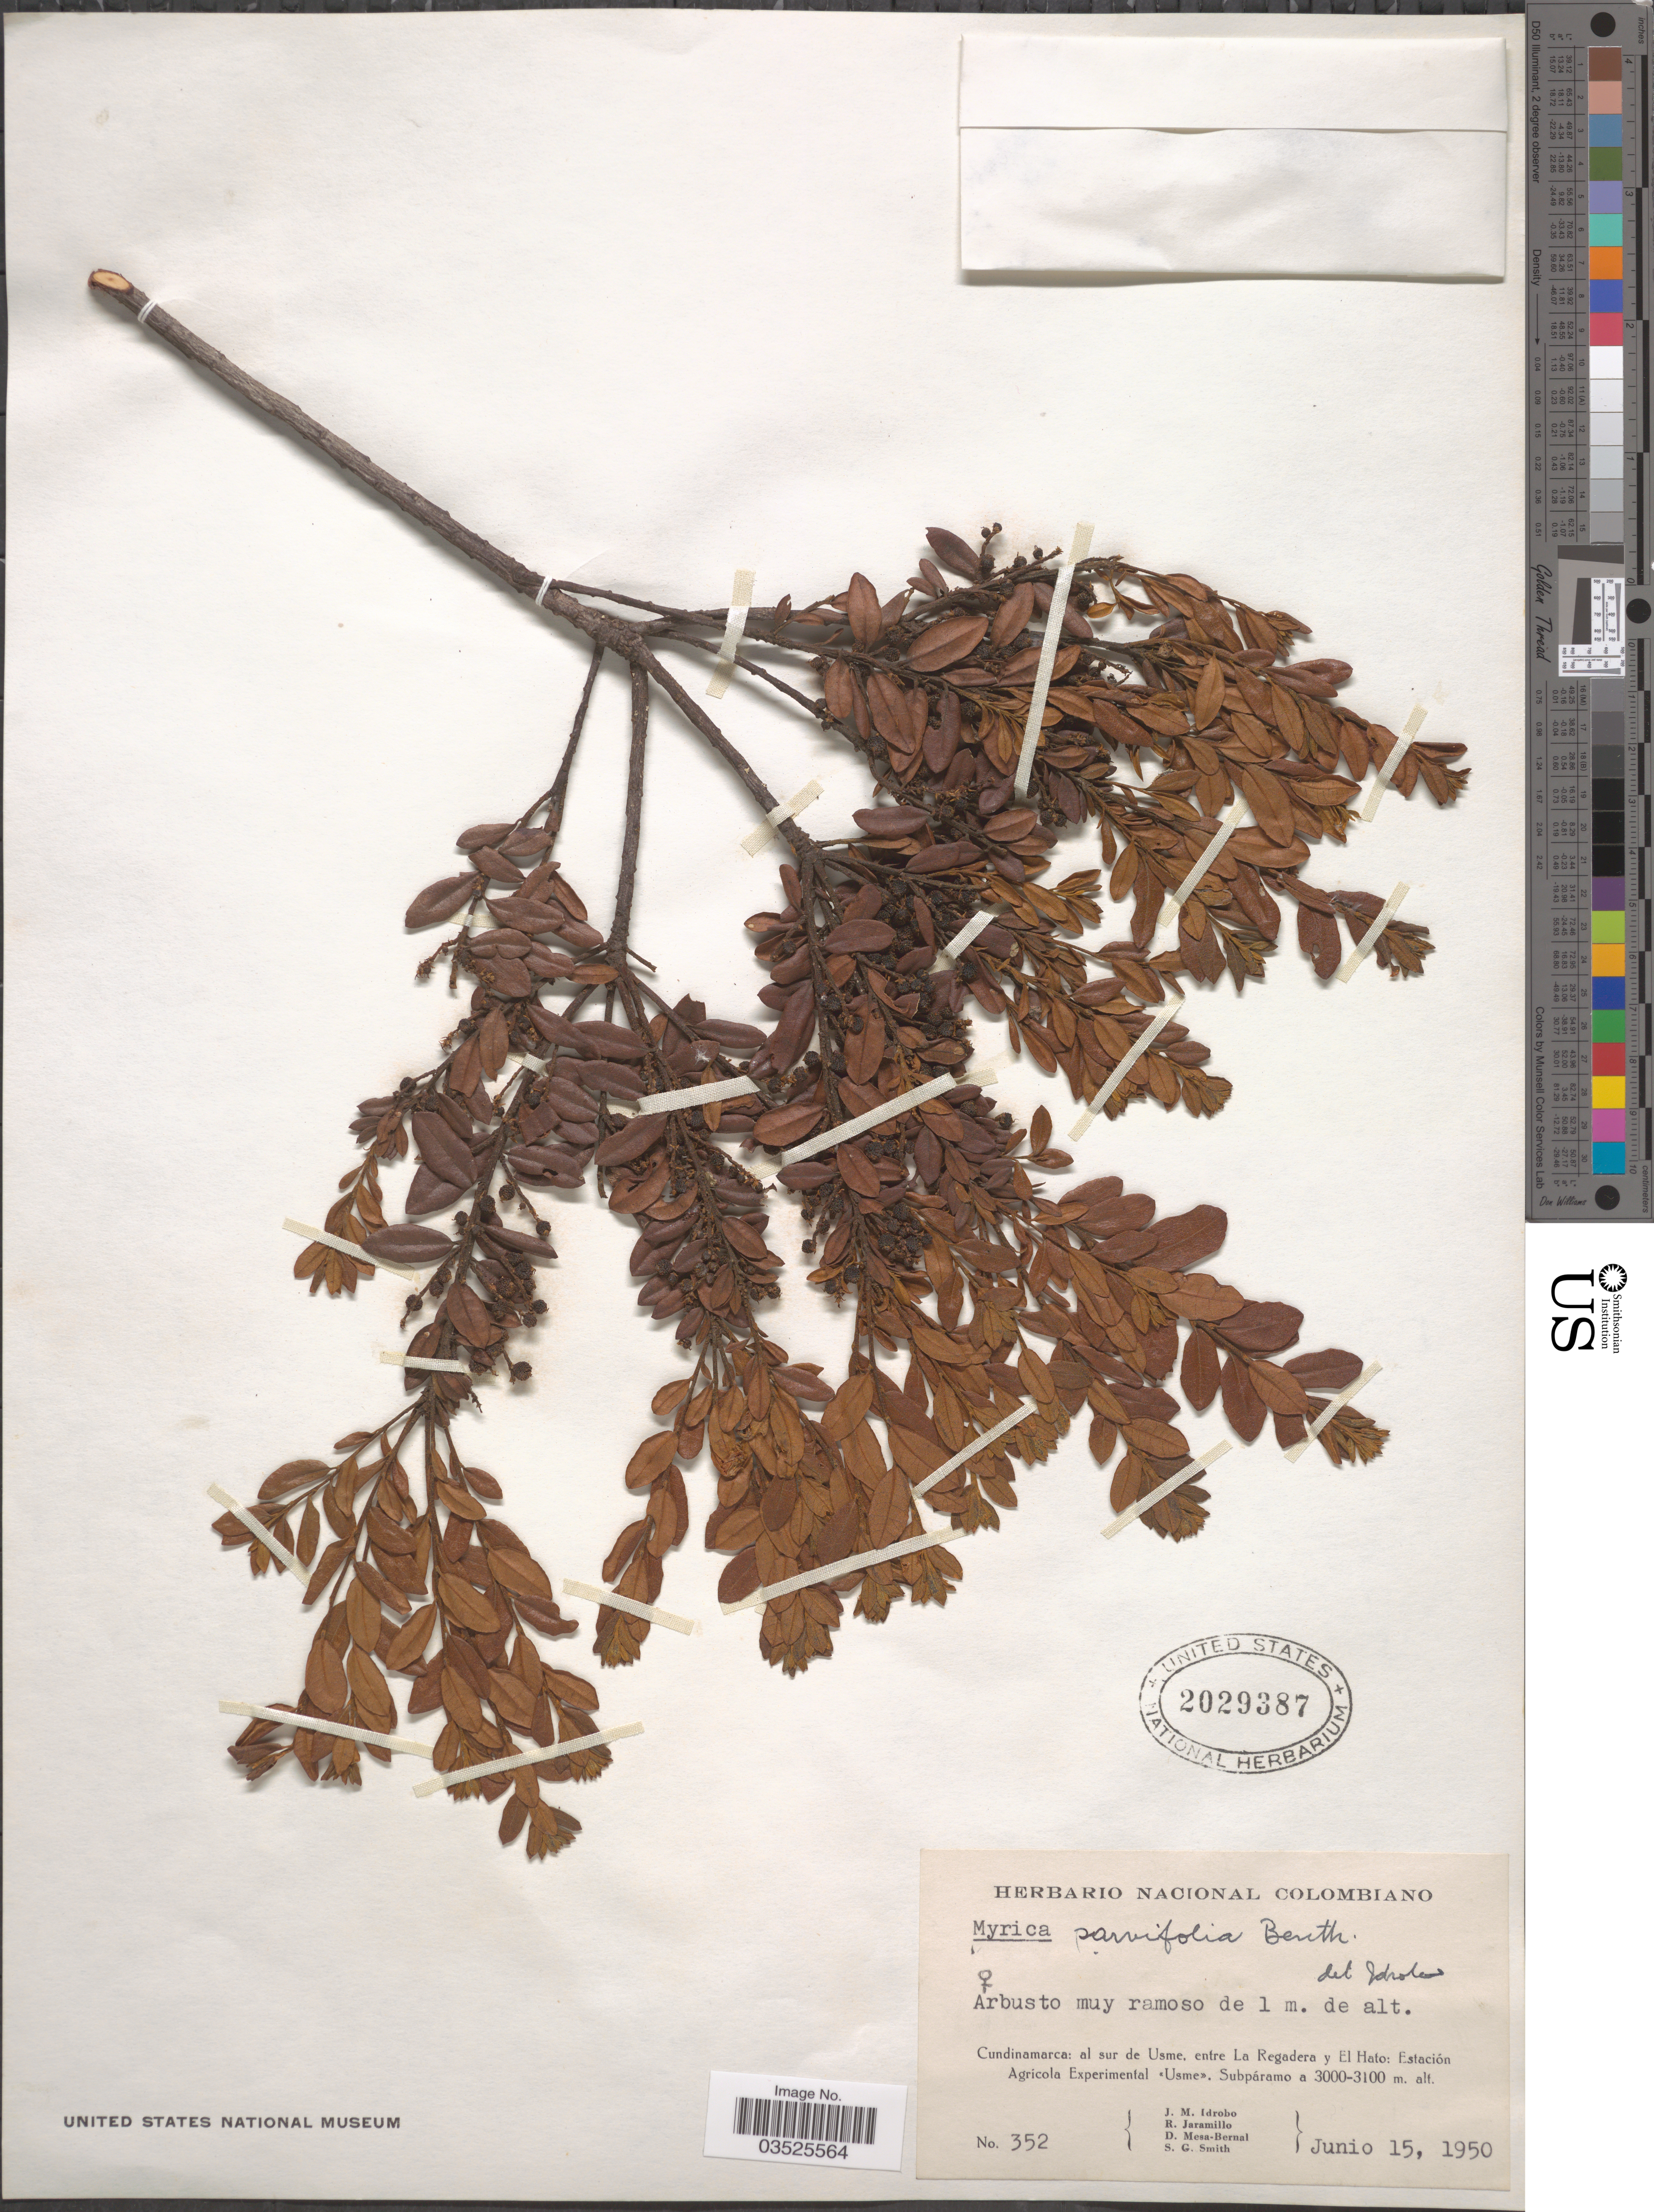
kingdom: Plantae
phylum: Tracheophyta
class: Magnoliopsida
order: Fagales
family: Myricaceae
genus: Morella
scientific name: Morella parvifolia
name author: (Benth.) Parra-Os.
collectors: J. M. Idrobo, R. Jaramillo, D. Mesa-Bernal & S. G. Smith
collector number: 352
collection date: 1950-06-15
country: Colombia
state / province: Cundinamarca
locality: Cundinamarca: al sur de Usme, entre La Regadera y El Hato: Estación Agrícola Experimental <Usme>. Subpáramo.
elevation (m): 3000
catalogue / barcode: US 2029387